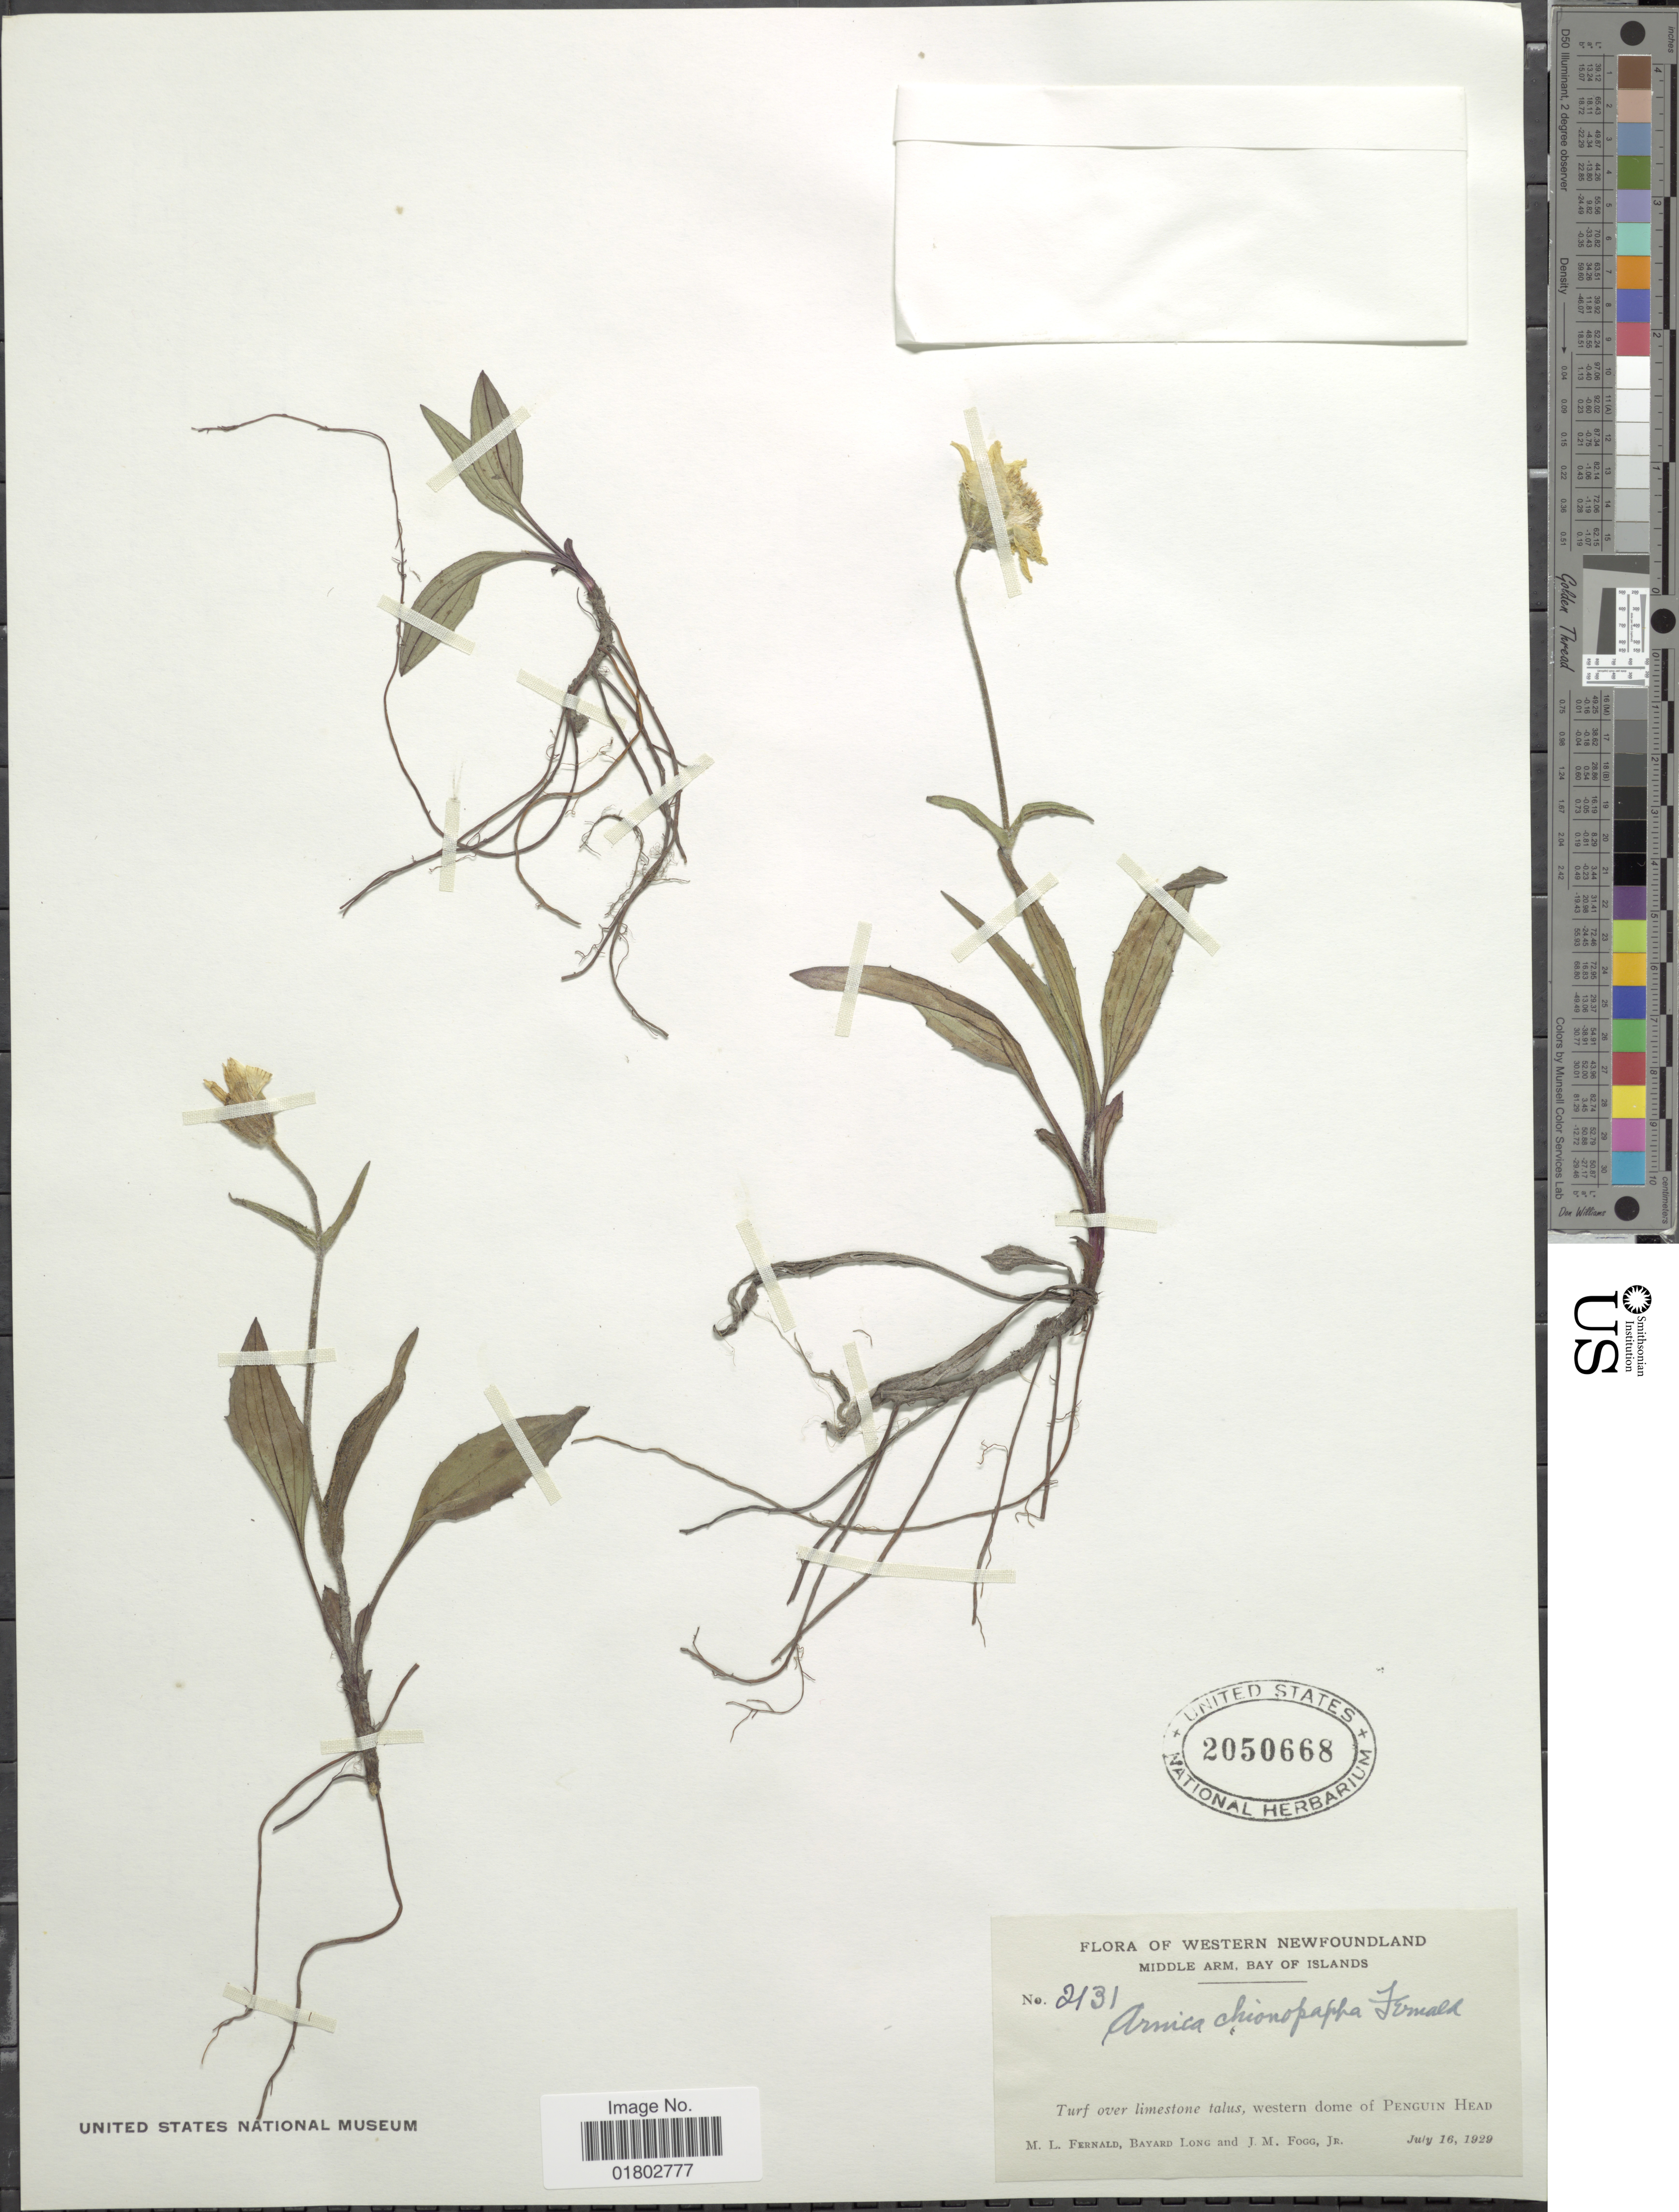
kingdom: Plantae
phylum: Tracheophyta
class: Magnoliopsida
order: Asterales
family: Asteraceae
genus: Arnica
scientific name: Arnica chionopappa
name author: Fernald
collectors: M. L. Fernald, B. Long & J. Fogg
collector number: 2131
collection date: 1929-07-16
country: Canada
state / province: Newfoundland and Labrador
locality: Western Newfoundland, Middle Arm, Bay of Islands, Turf over limestone talus, western dome of Penguin Head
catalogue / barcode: US 2050668